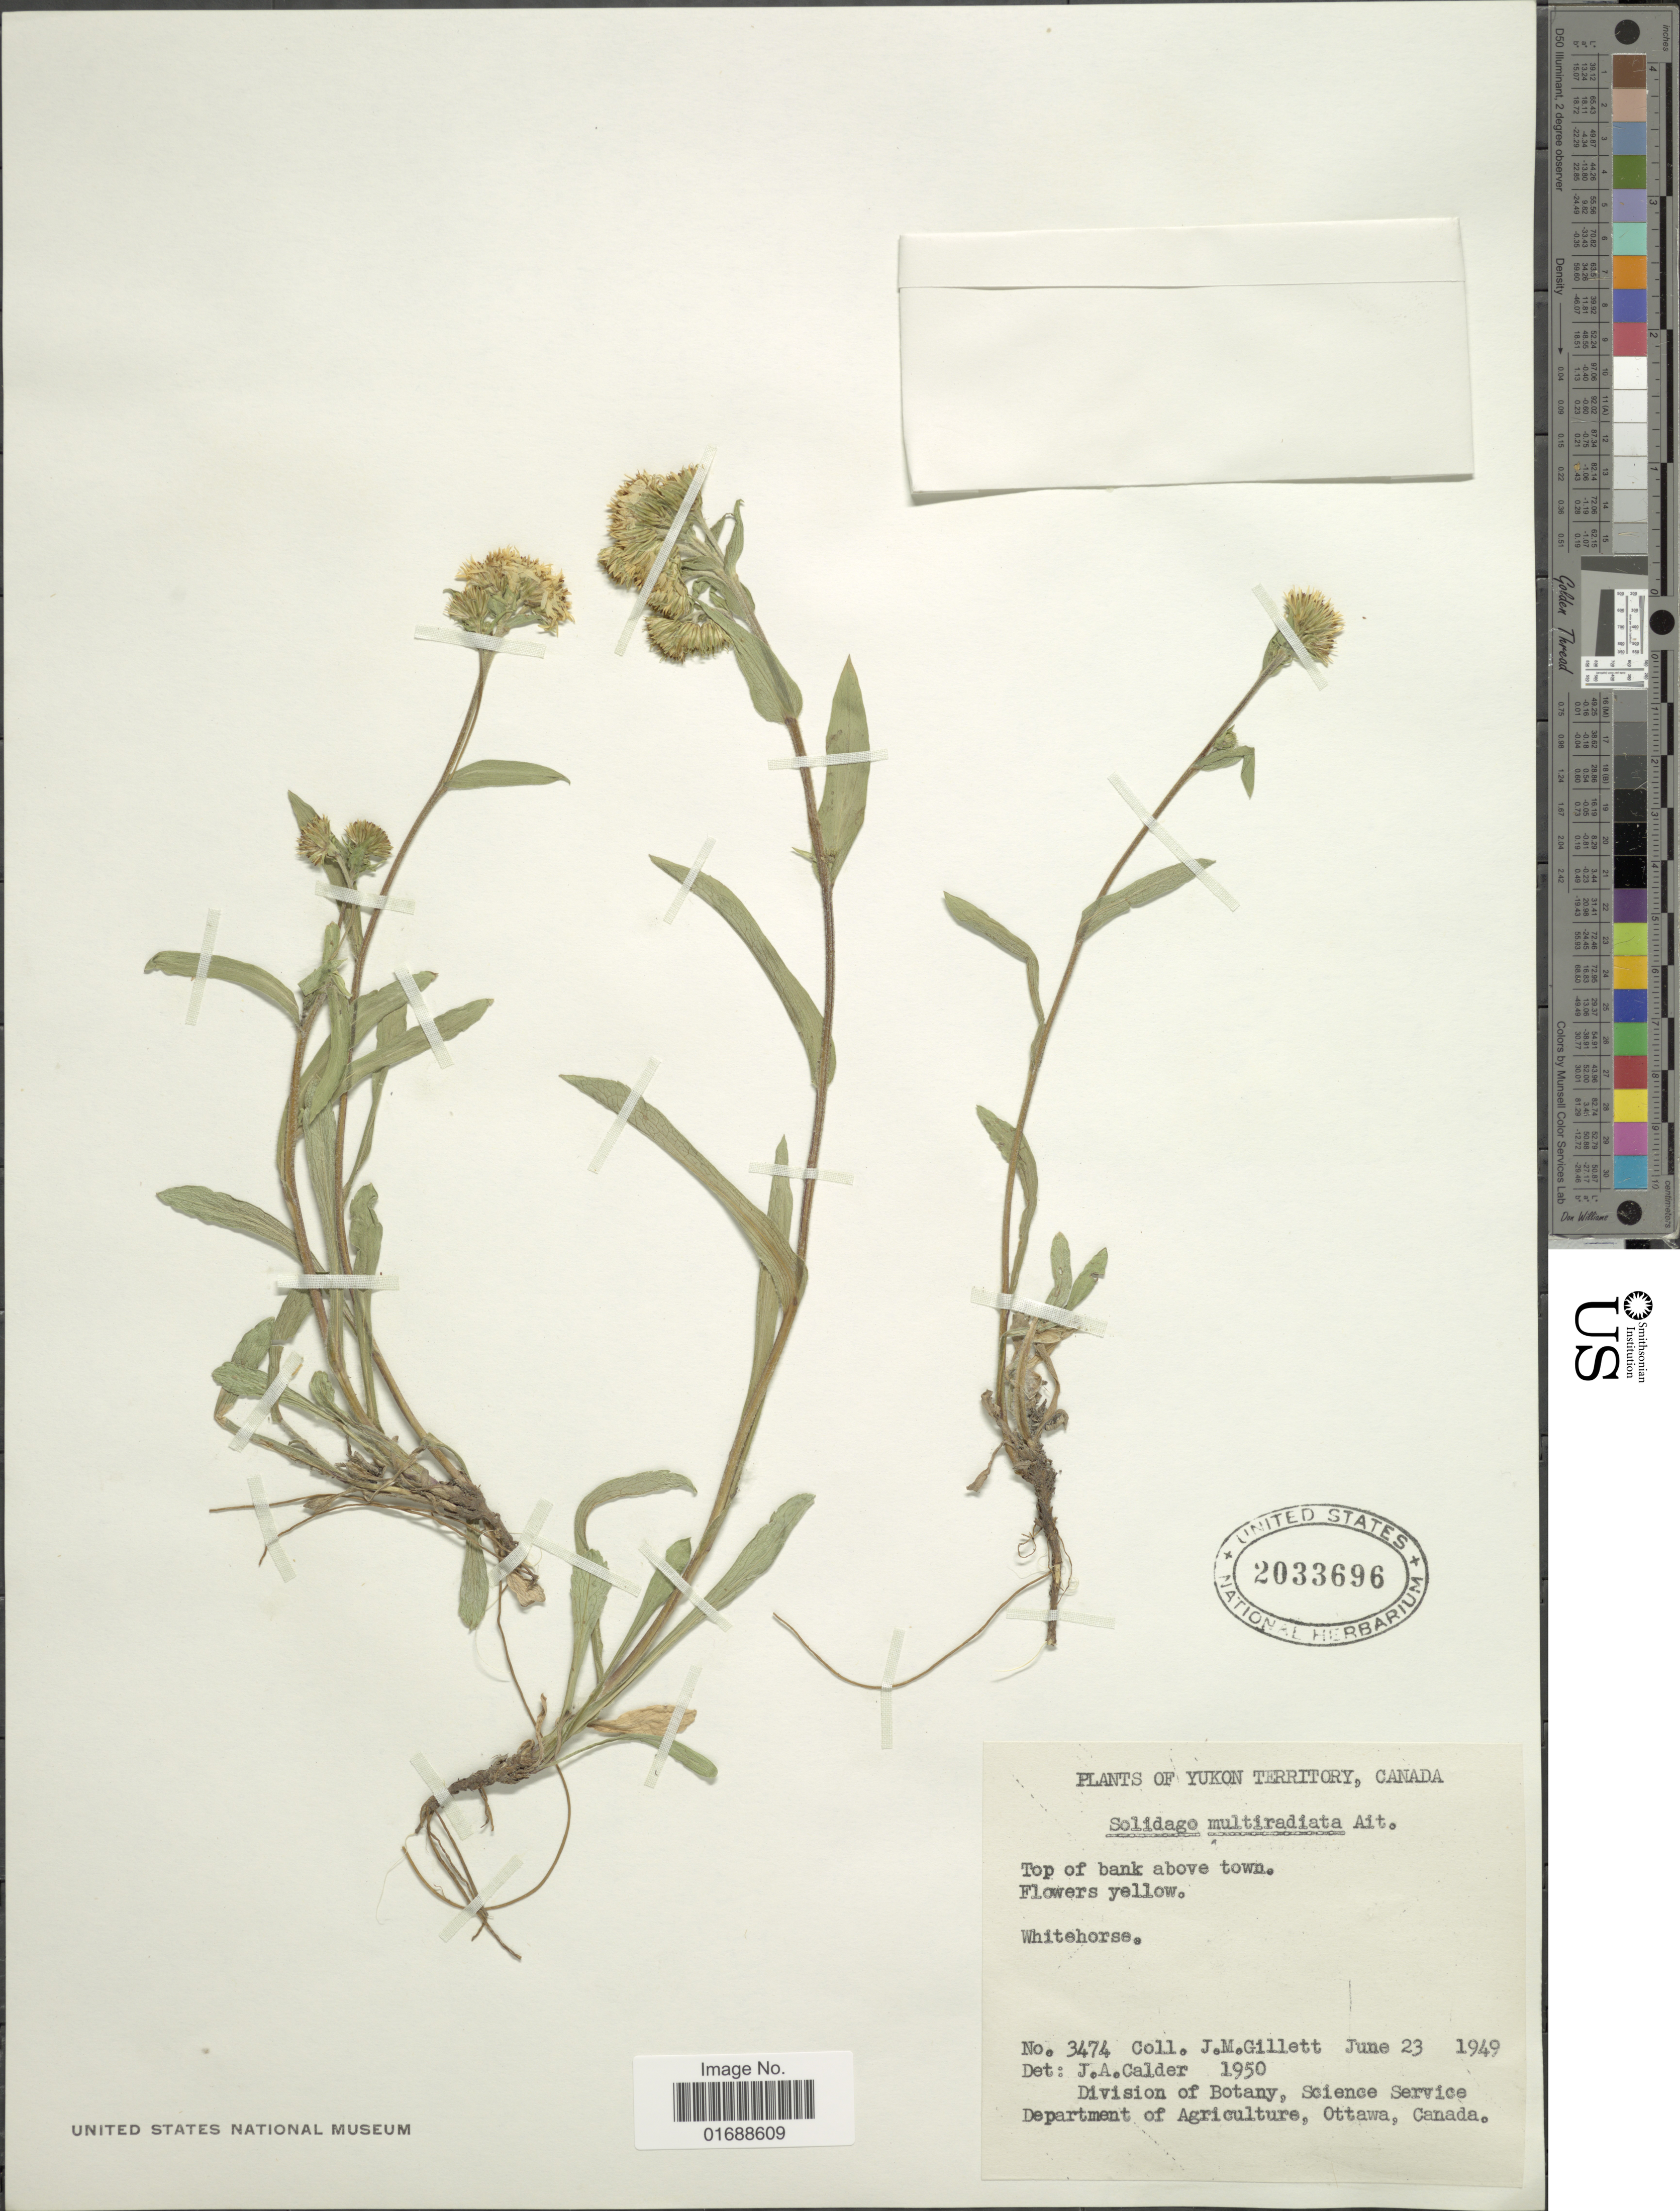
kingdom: Plantae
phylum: Tracheophyta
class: Magnoliopsida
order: Asterales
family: Asteraceae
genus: Solidago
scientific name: Solidago multiradiata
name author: Aiton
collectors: J. M. Gillett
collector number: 3474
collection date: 1949-06-23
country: Canada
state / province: Yukon Territory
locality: Whitehorse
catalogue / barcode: US 2033696